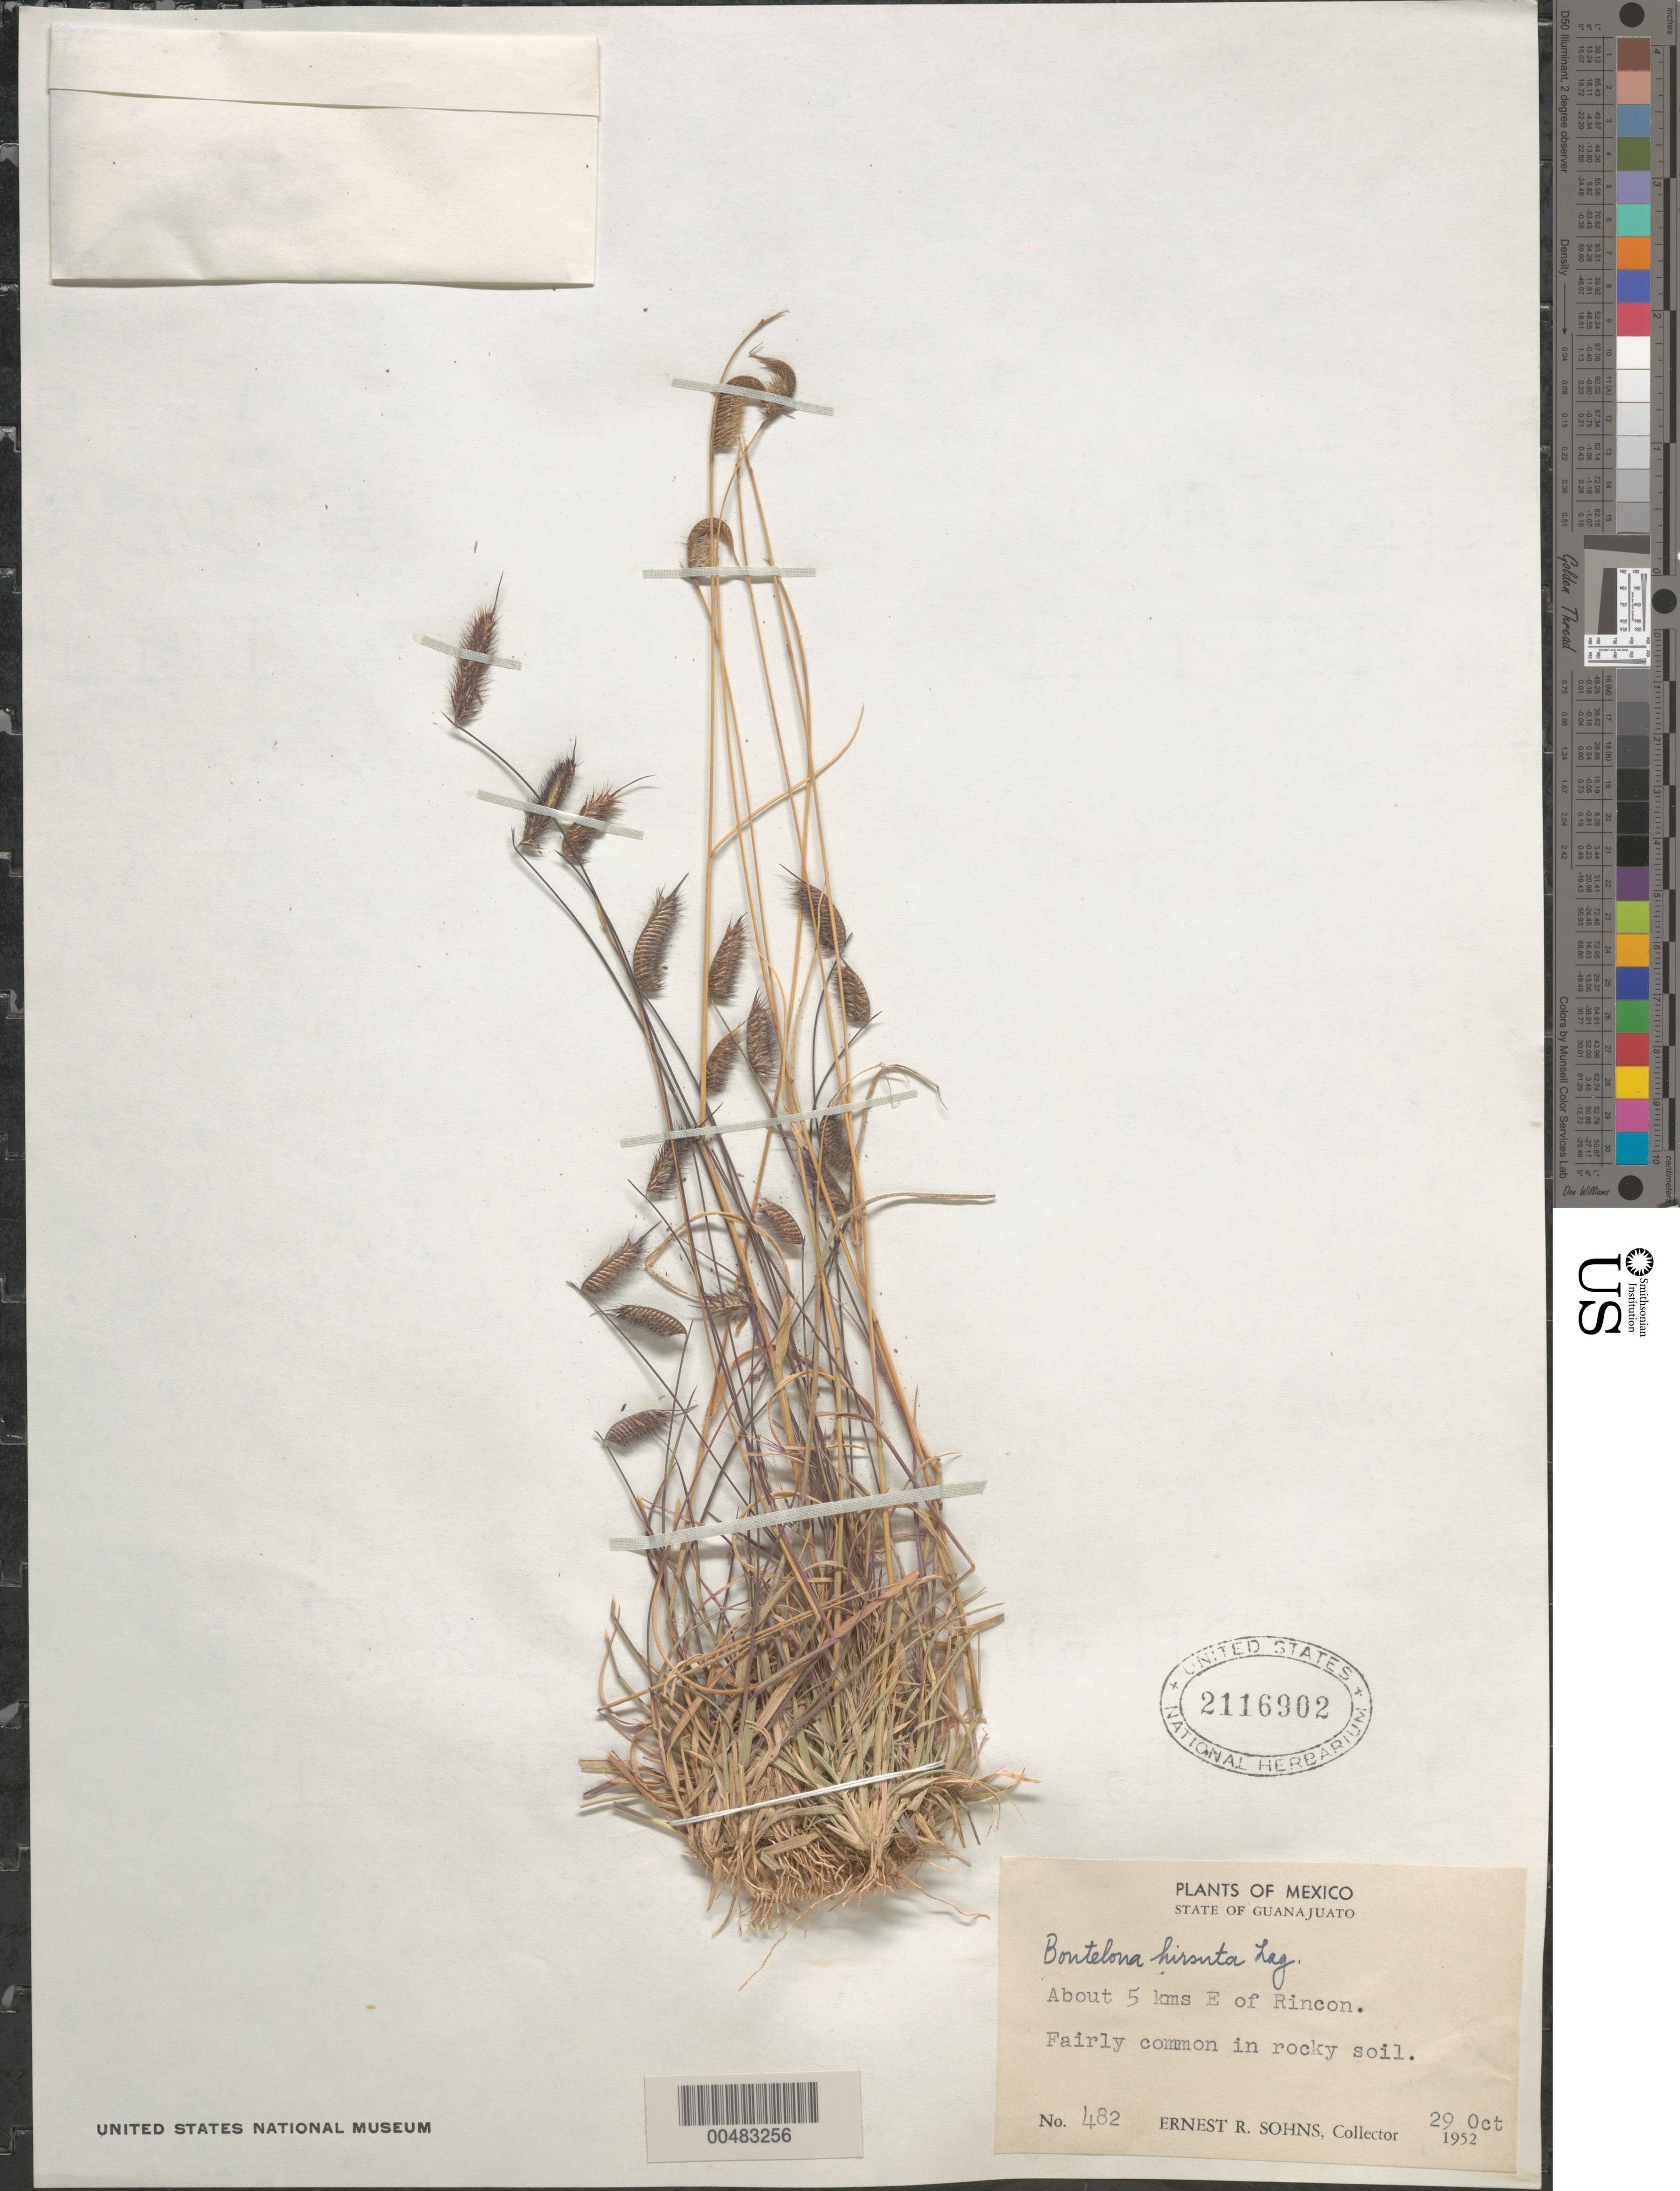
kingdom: Plantae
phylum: Tracheophyta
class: Liliopsida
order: Poales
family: Poaceae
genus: Bouteloua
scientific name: Bouteloua hirsuta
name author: Lag.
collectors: E. R. Sohns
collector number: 482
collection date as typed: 29 Oct 1952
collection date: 1952-10-29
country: Mexico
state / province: Guanajuato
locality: About 5 km E of Rincon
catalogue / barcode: US 2116902